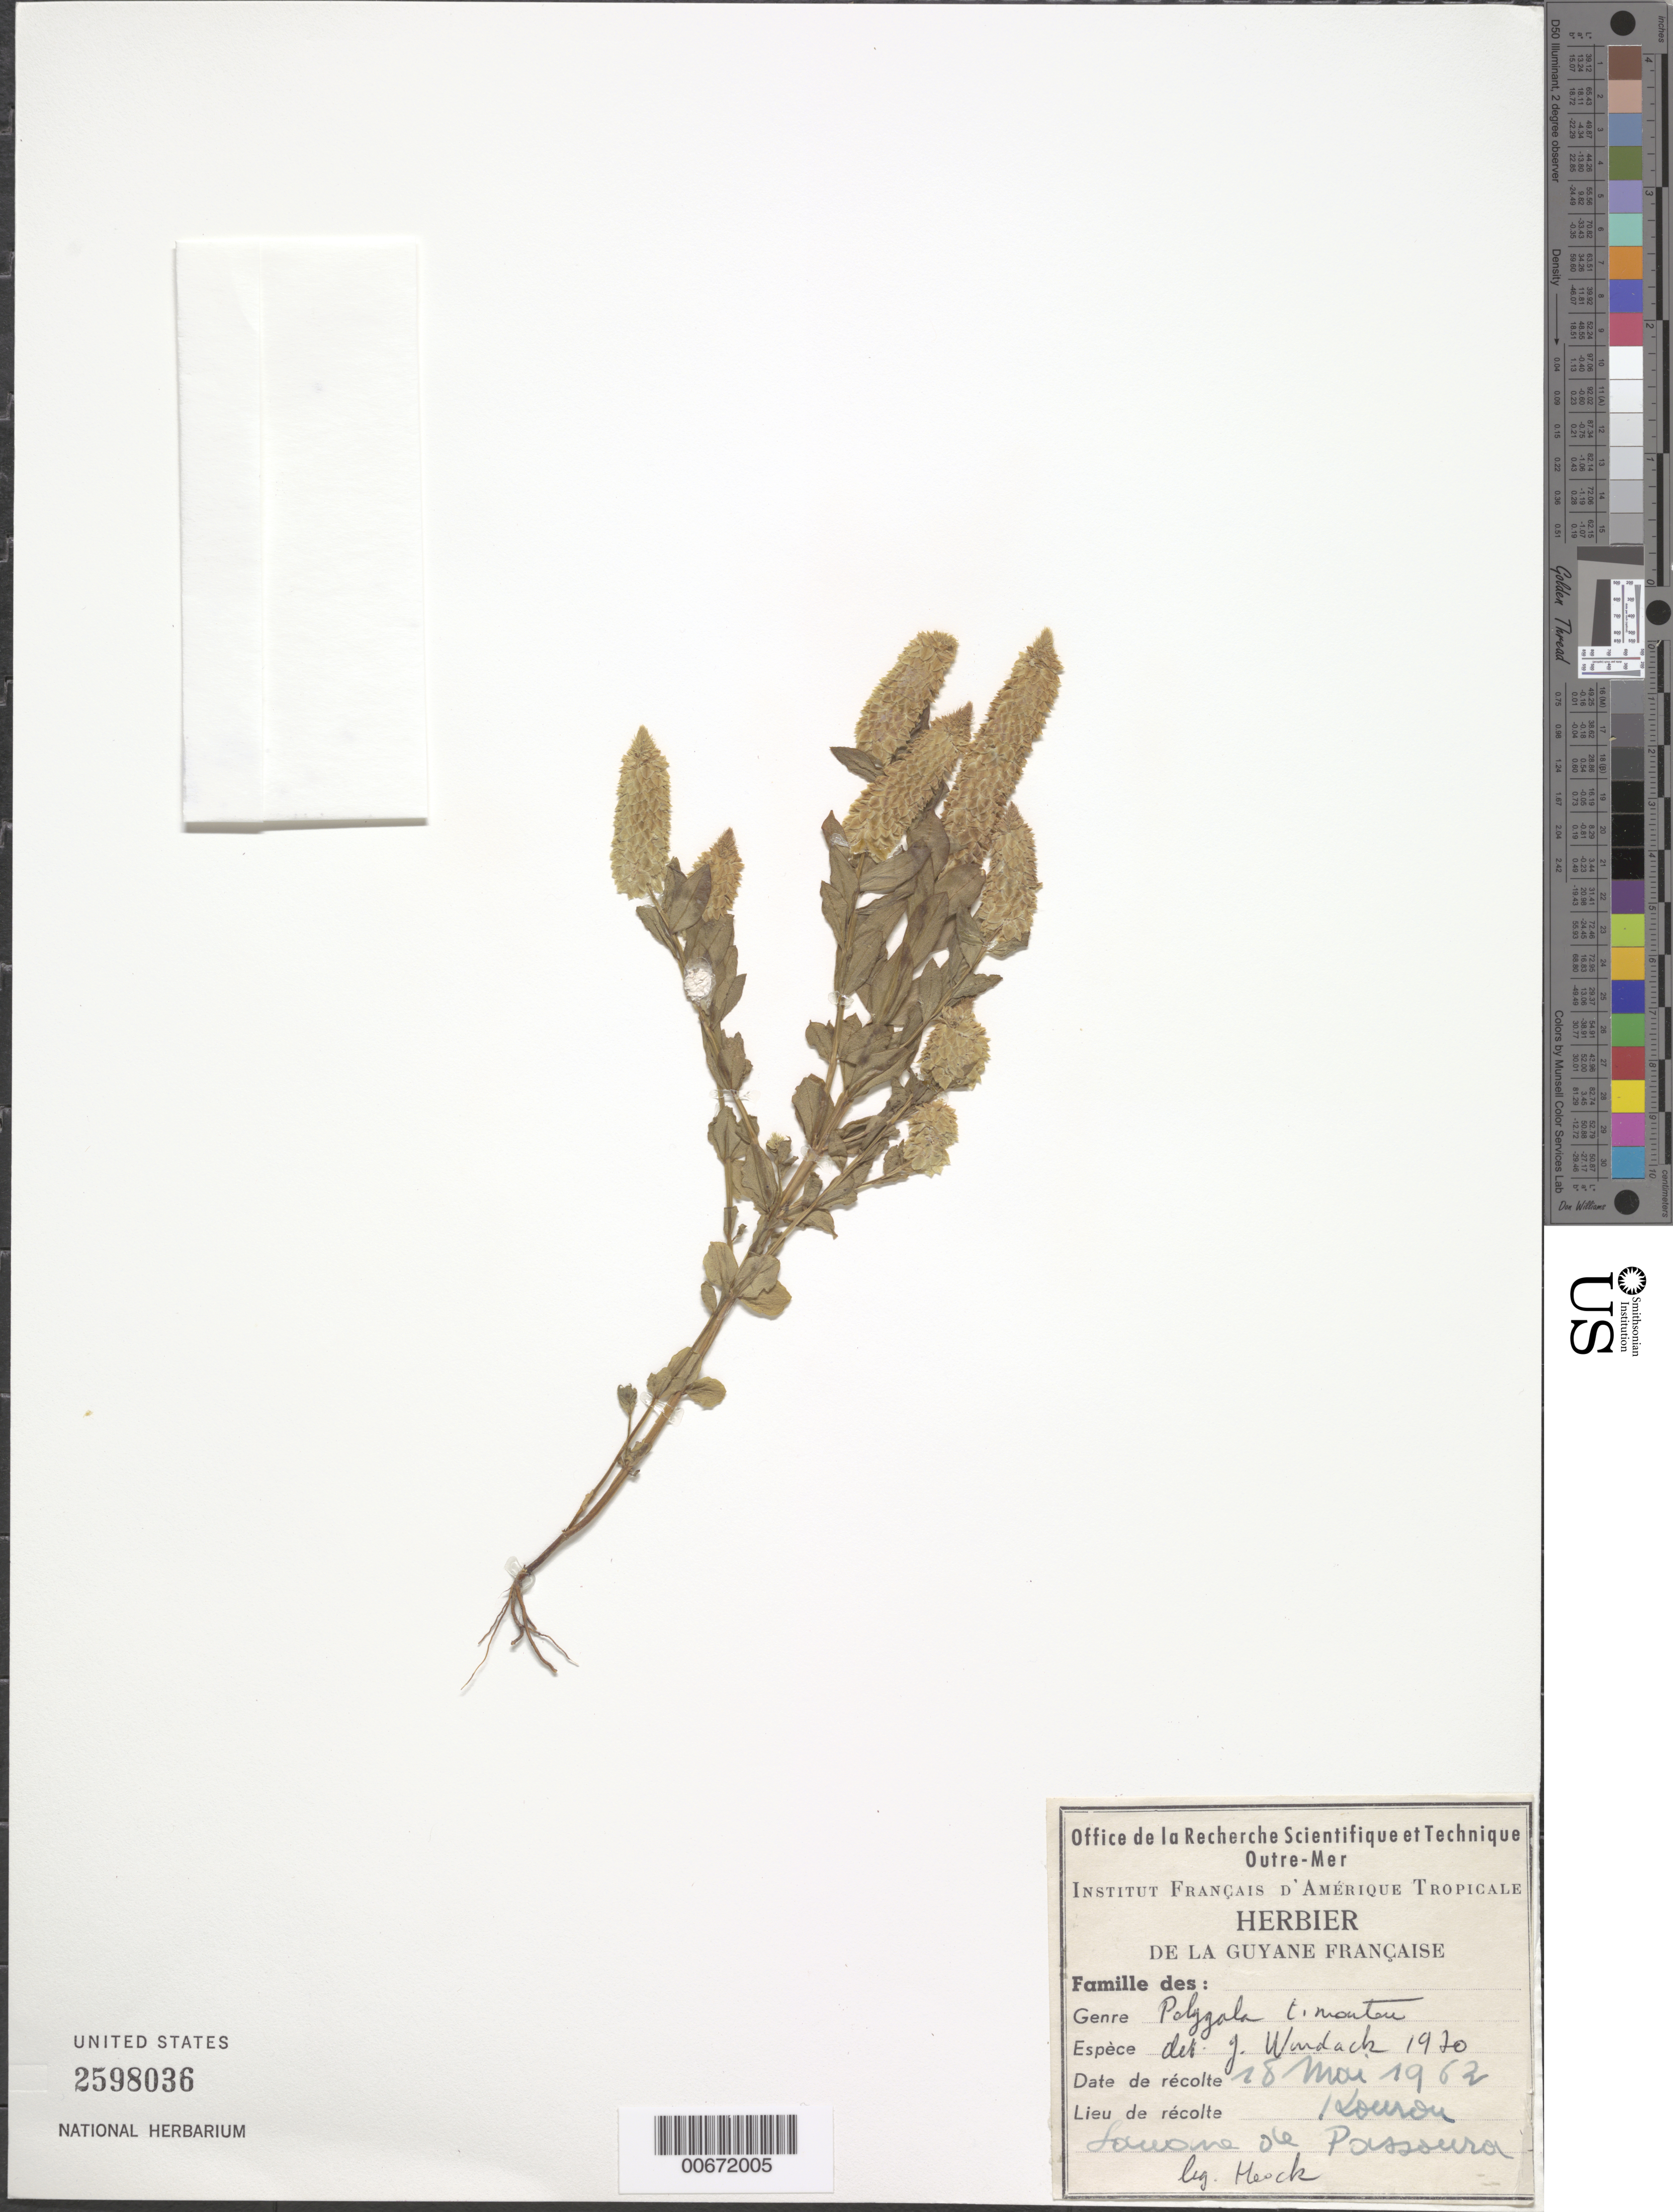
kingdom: Plantae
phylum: Tracheophyta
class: Magnoliopsida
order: Fabales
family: Polygalaceae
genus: Polygala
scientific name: Polygala timoutou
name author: Aubl.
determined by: Wurdack, John J., (US), US (UNITED STATES)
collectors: J. Hoock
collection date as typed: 28-May-62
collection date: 1962-05-28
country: French Guiana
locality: Kourou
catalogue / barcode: US 2598036